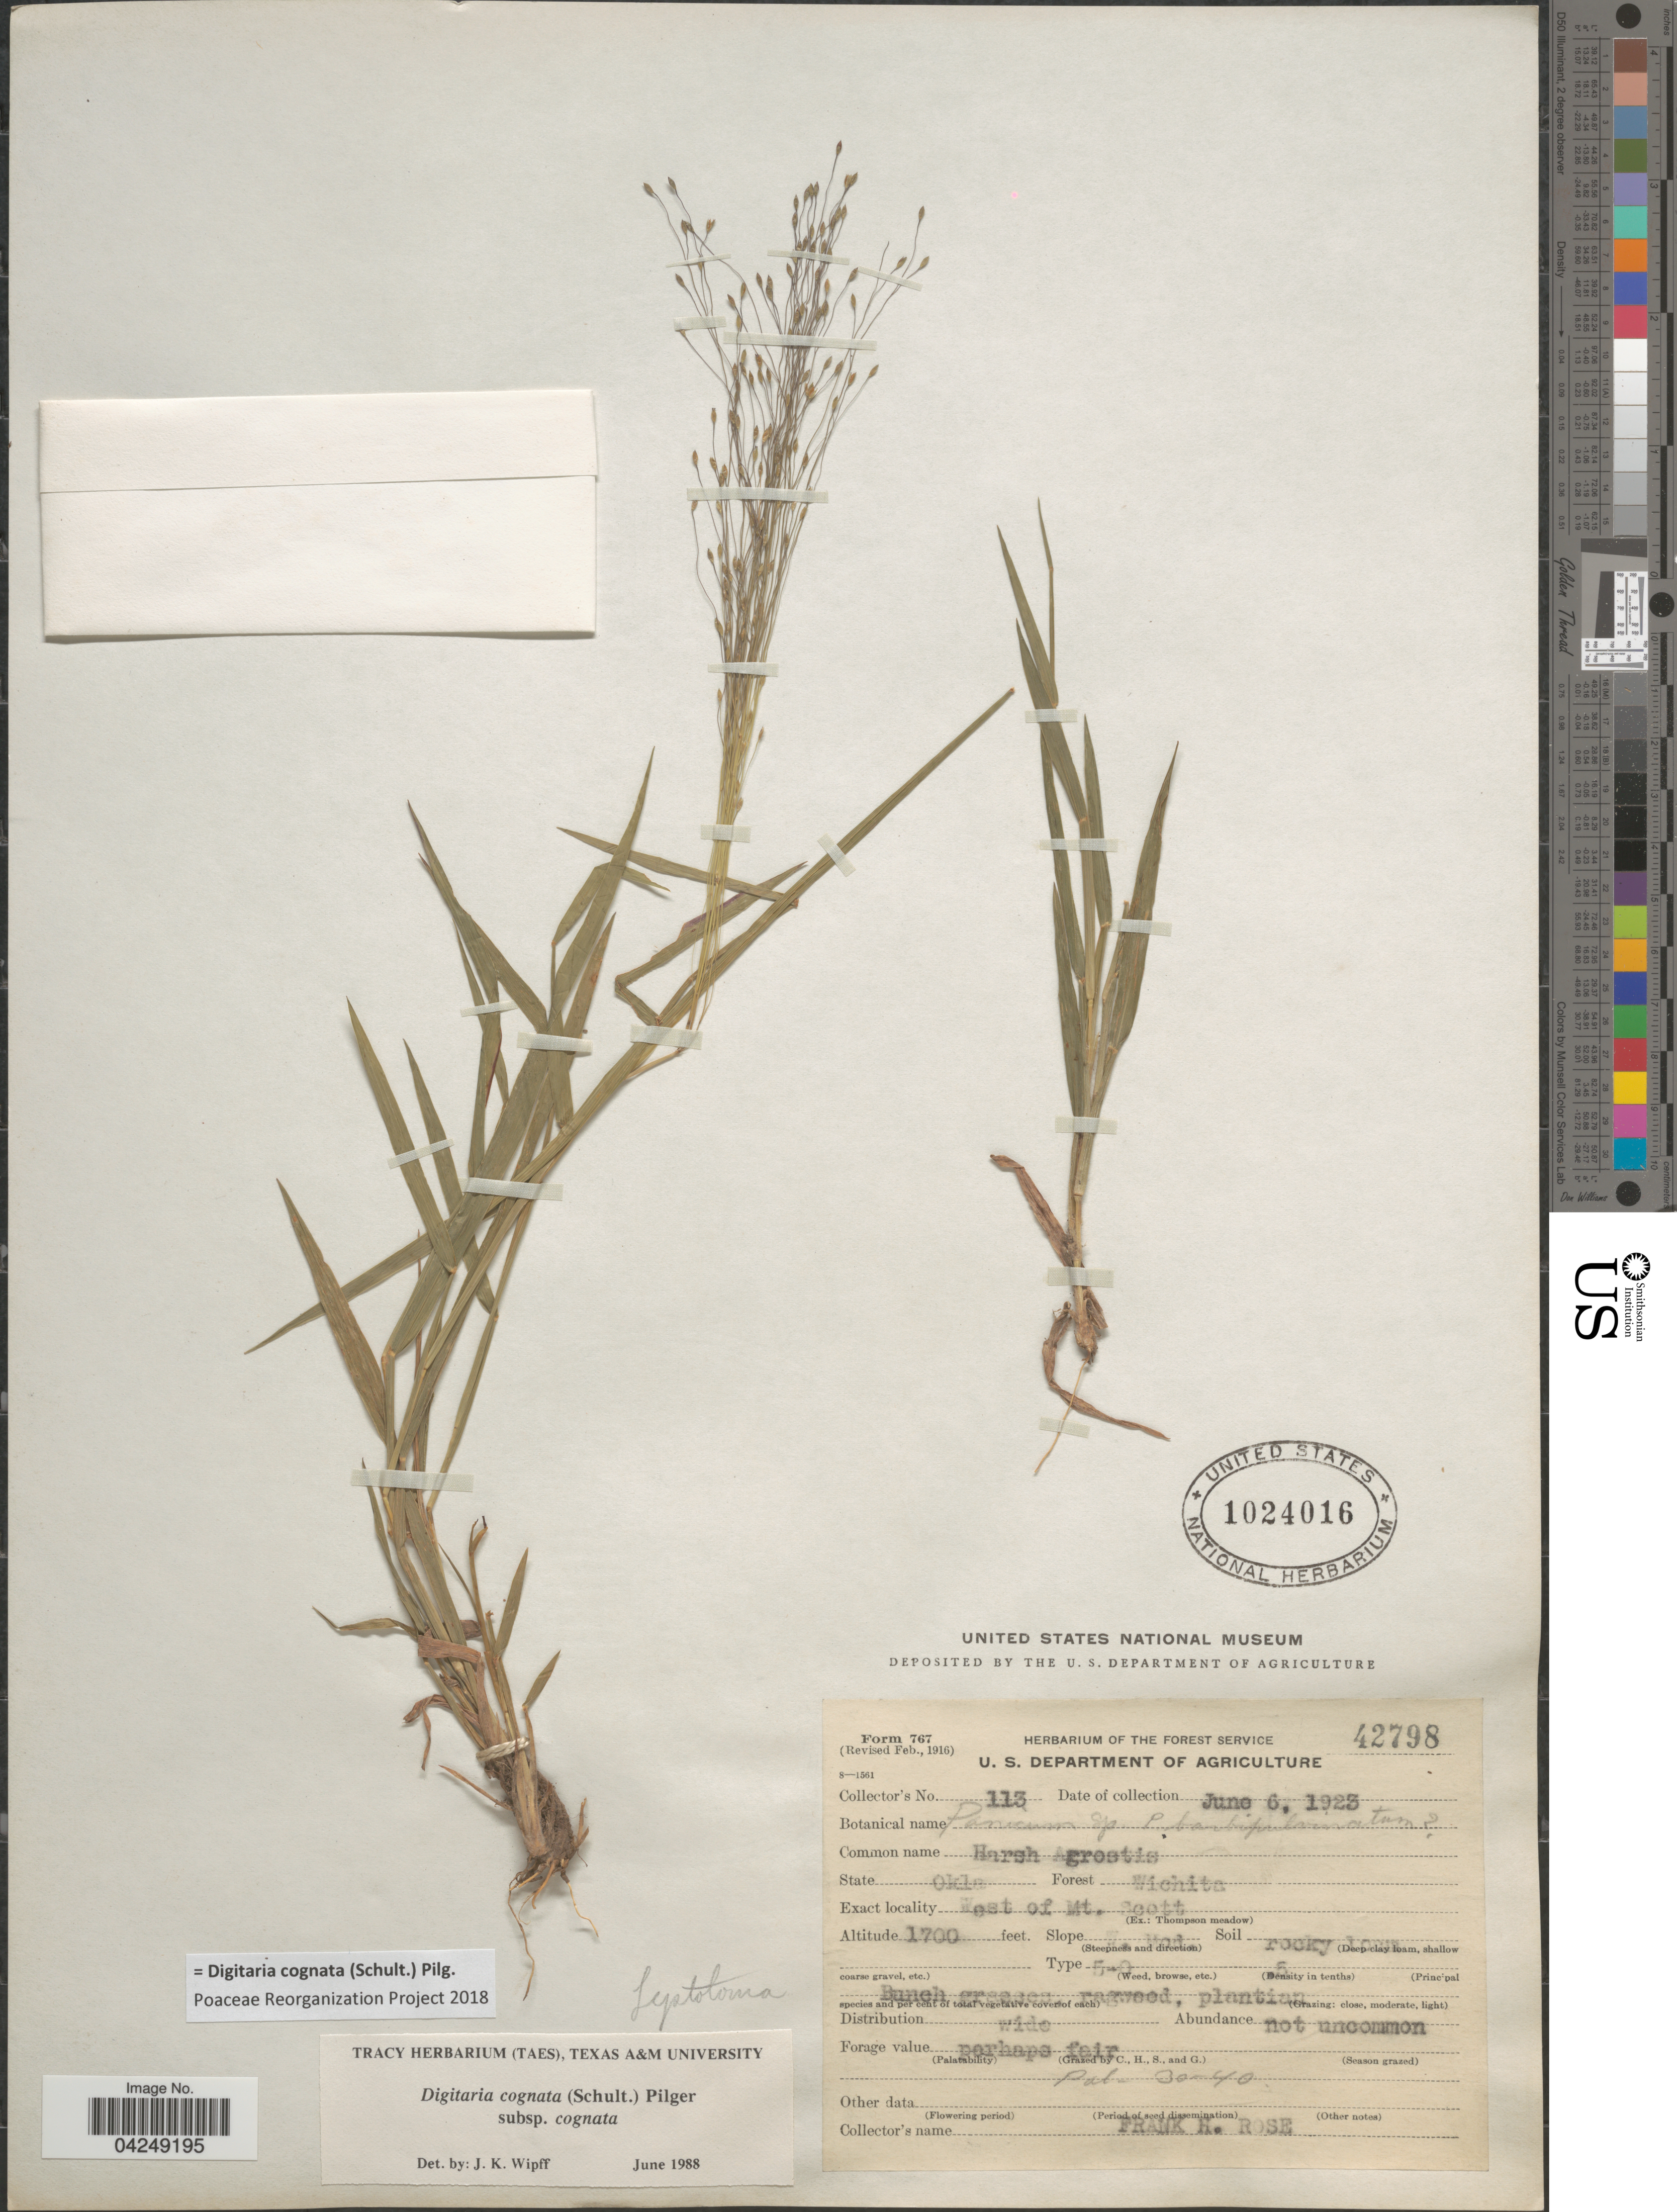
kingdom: Plantae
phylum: Tracheophyta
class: Liliopsida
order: Poales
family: Poaceae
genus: Digitaria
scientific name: Digitaria cognata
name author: (Scult.) Pilg.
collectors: F. H. Rose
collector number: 113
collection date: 1923-06-06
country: United States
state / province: Oklahoma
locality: Forest Wichita. West of Mt. Scott.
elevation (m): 518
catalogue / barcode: US 1024016